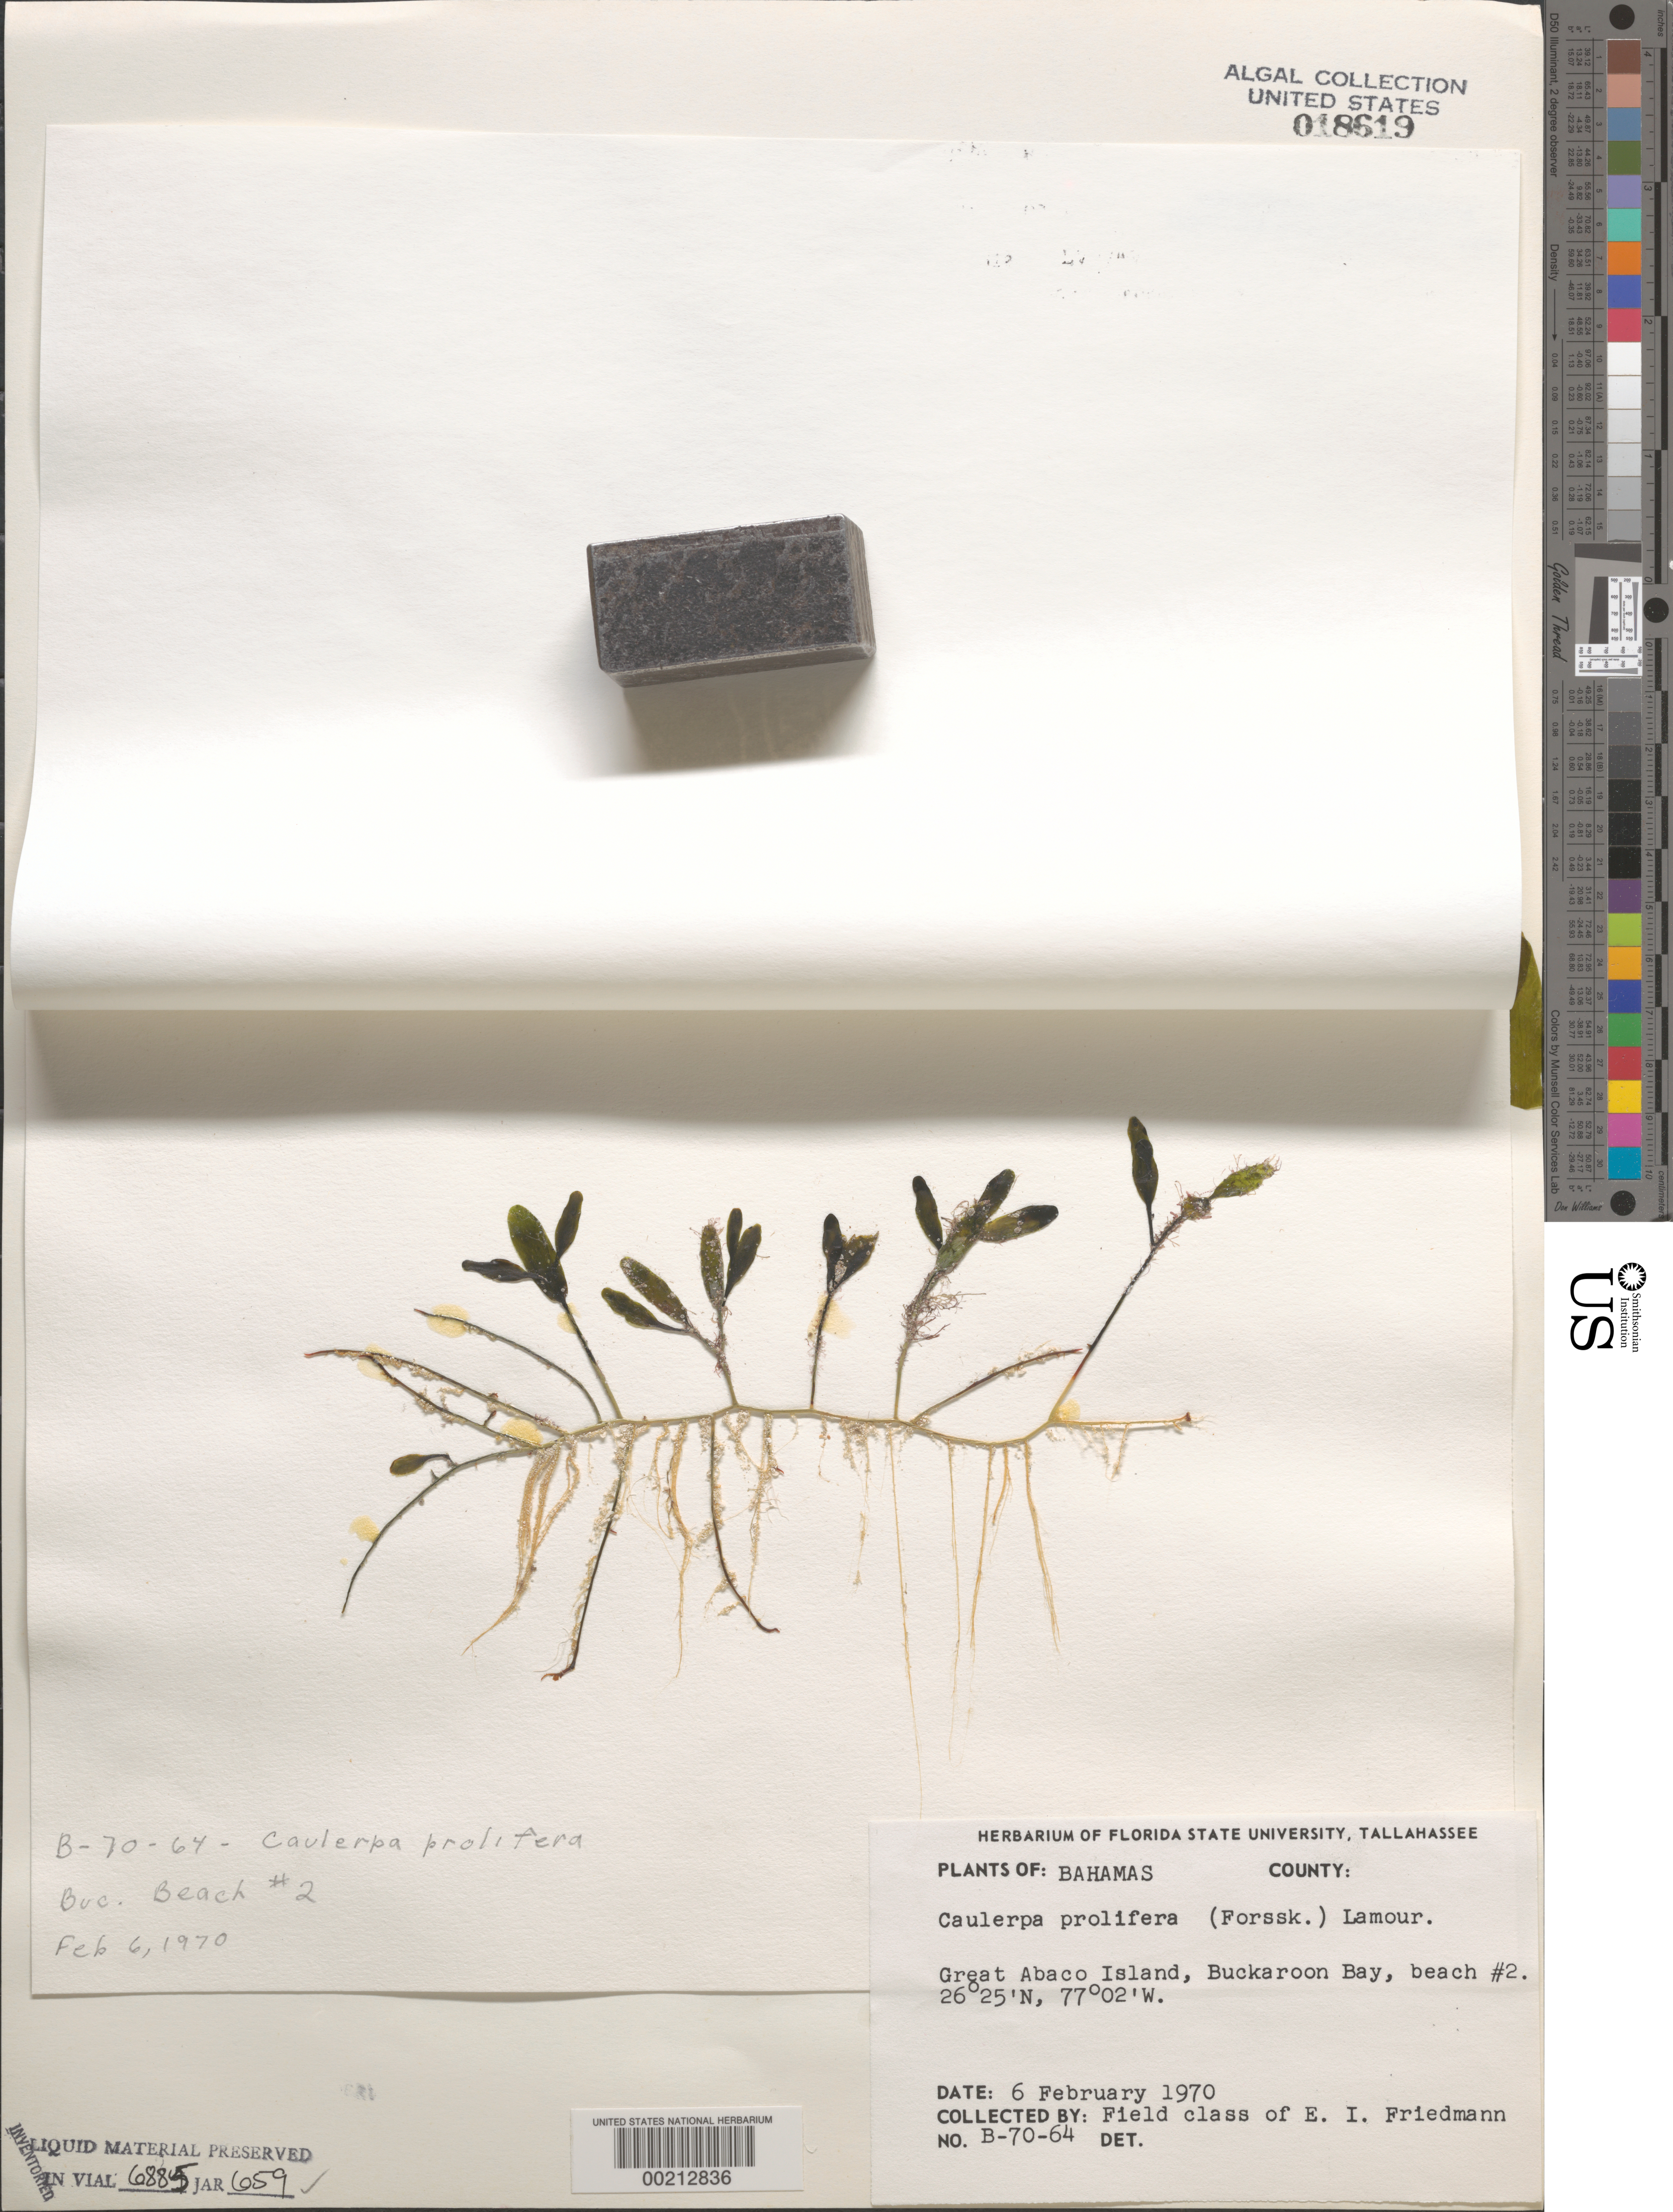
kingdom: Plantae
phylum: Chlorophyta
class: Ulvophyceae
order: Bryopsidales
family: Caulerpaceae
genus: Caulerpa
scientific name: Caulerpa prolifera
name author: (Forssk.) J.V.Lamouroux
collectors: E. Friedmann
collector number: B-70-64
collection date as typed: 06 Feb 1970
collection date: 1970-02-06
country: Bahamas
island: Great Abaco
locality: Buckaroon Bay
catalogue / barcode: US 18619